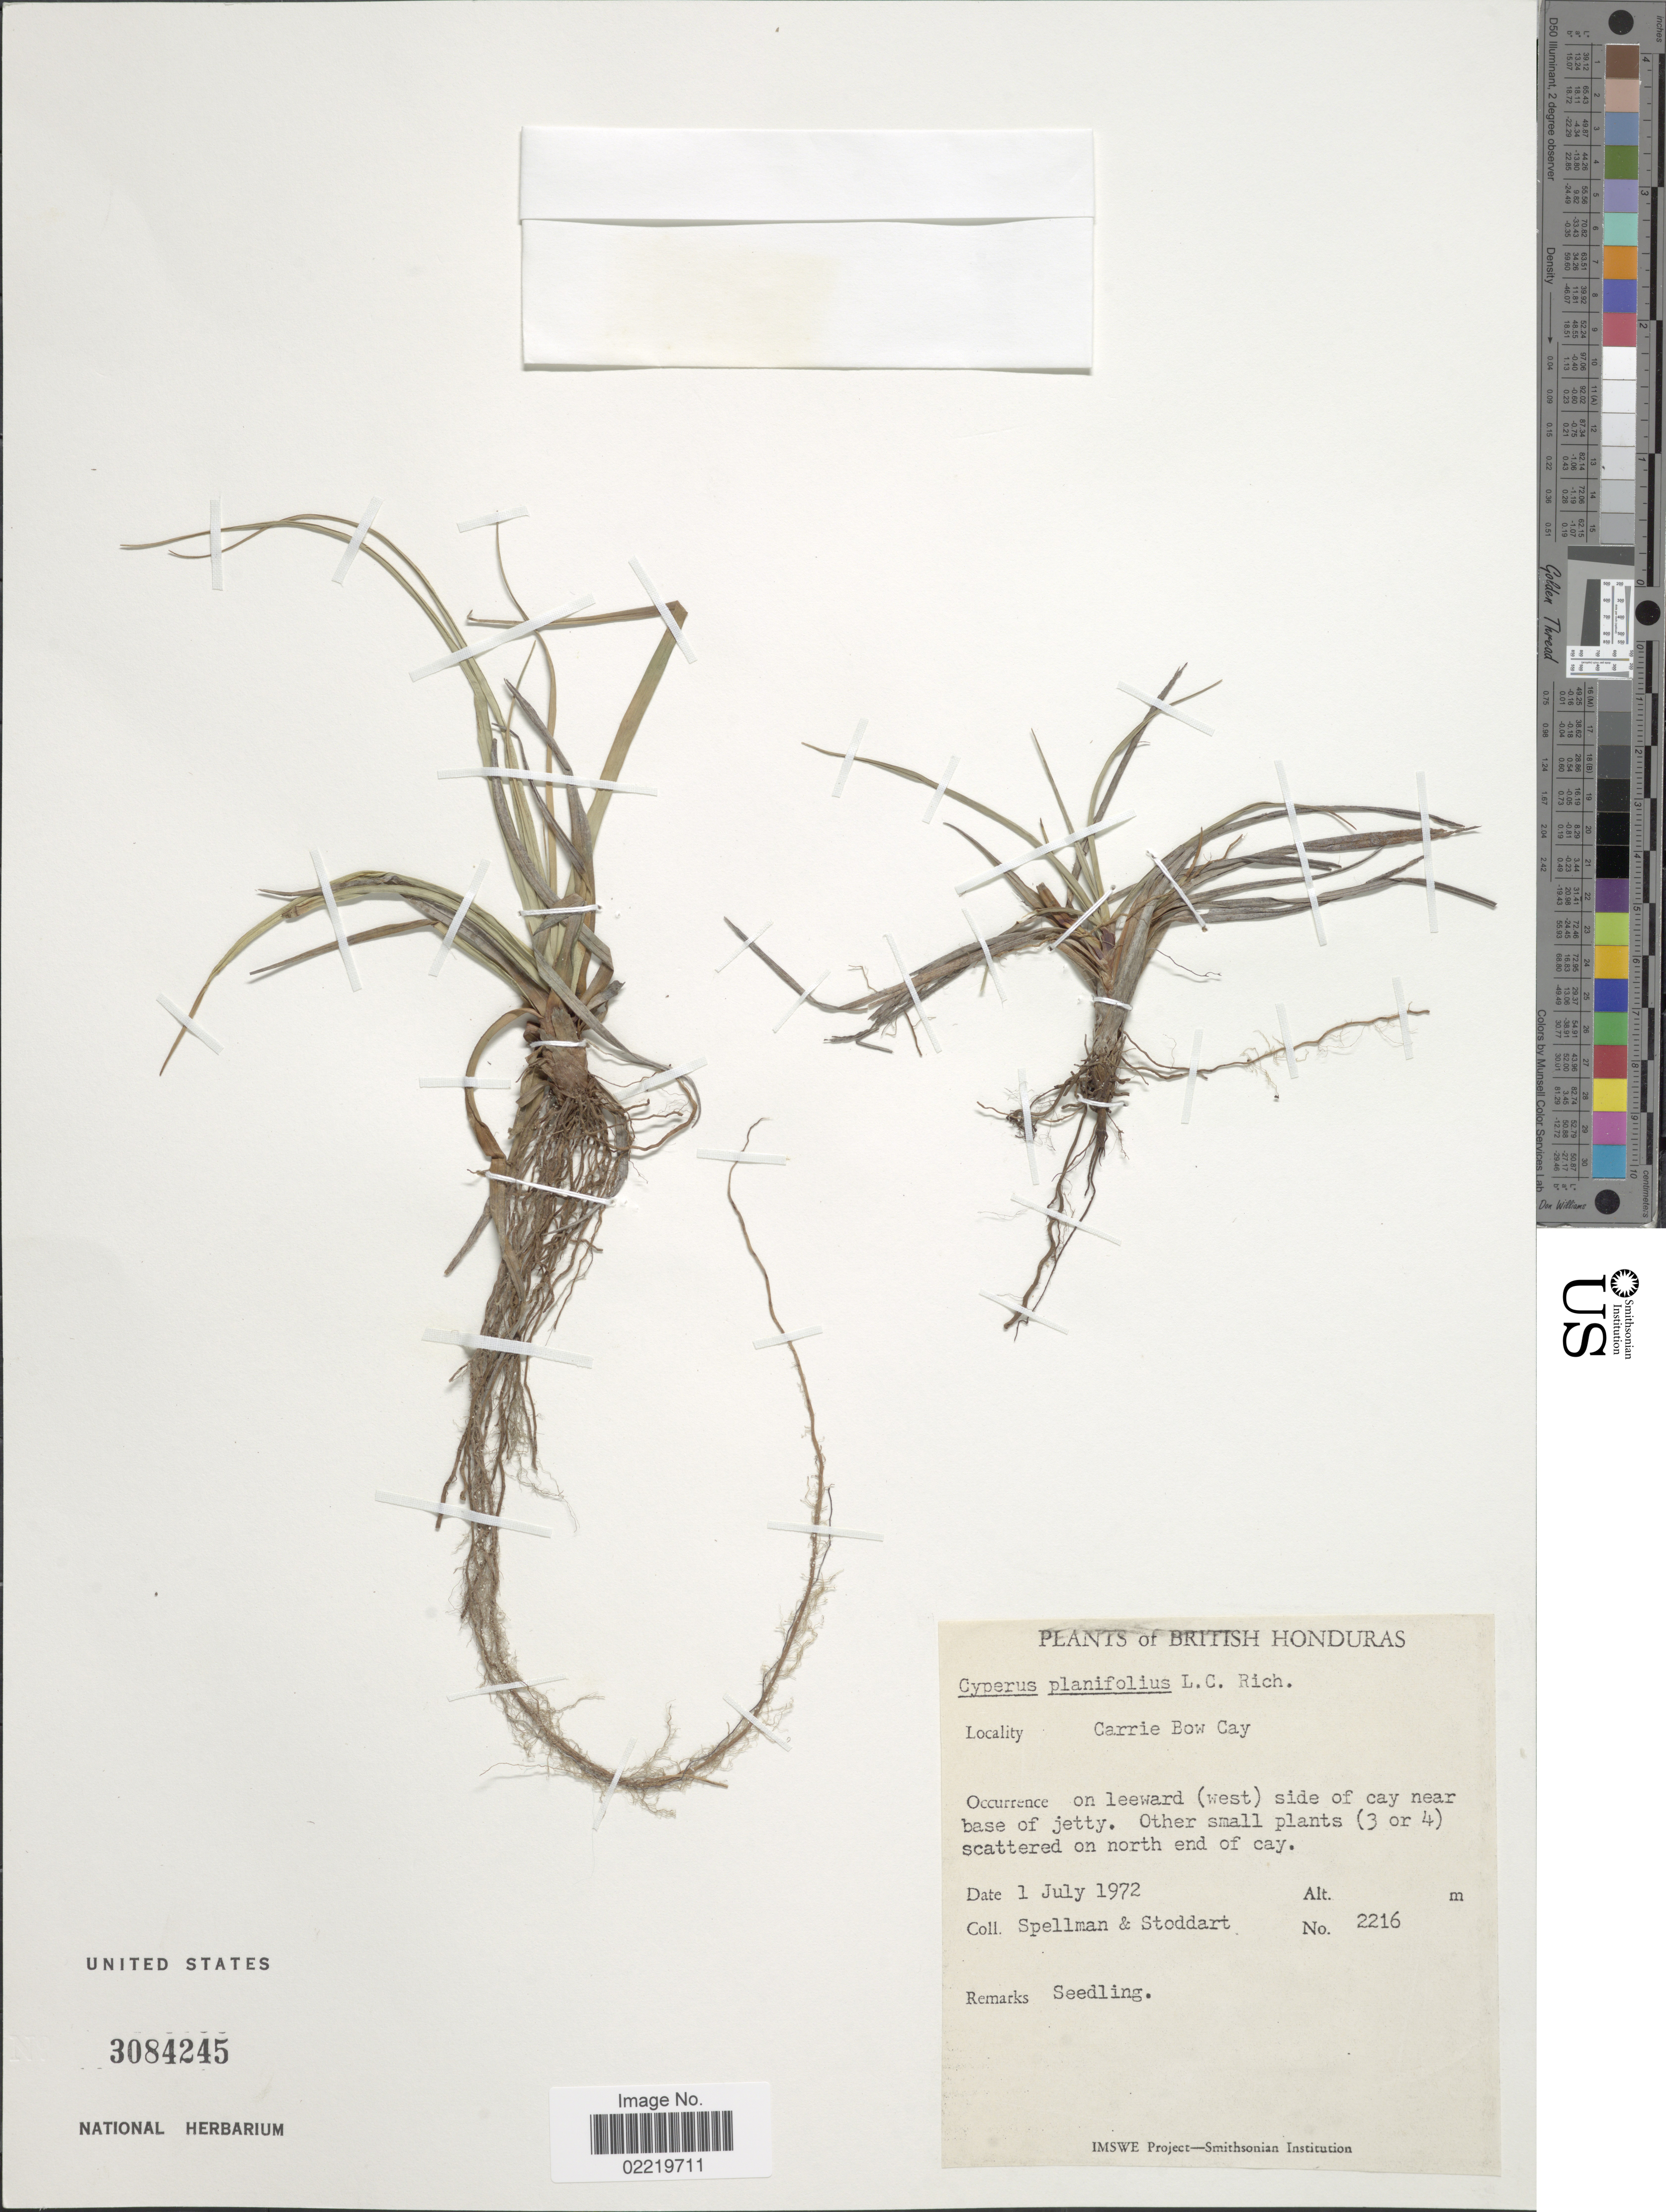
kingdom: Plantae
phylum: Tracheophyta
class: Liliopsida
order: Poales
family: Cyperaceae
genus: Cyperus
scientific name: Cyperus planifolius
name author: Rich.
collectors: Spellman, -- & -. Stoddart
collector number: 2216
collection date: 1972-07-01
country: Belize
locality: British Honduras, Carrie Bow Cay, on leeward (west) side of cay near base of jetty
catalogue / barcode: US 3084245